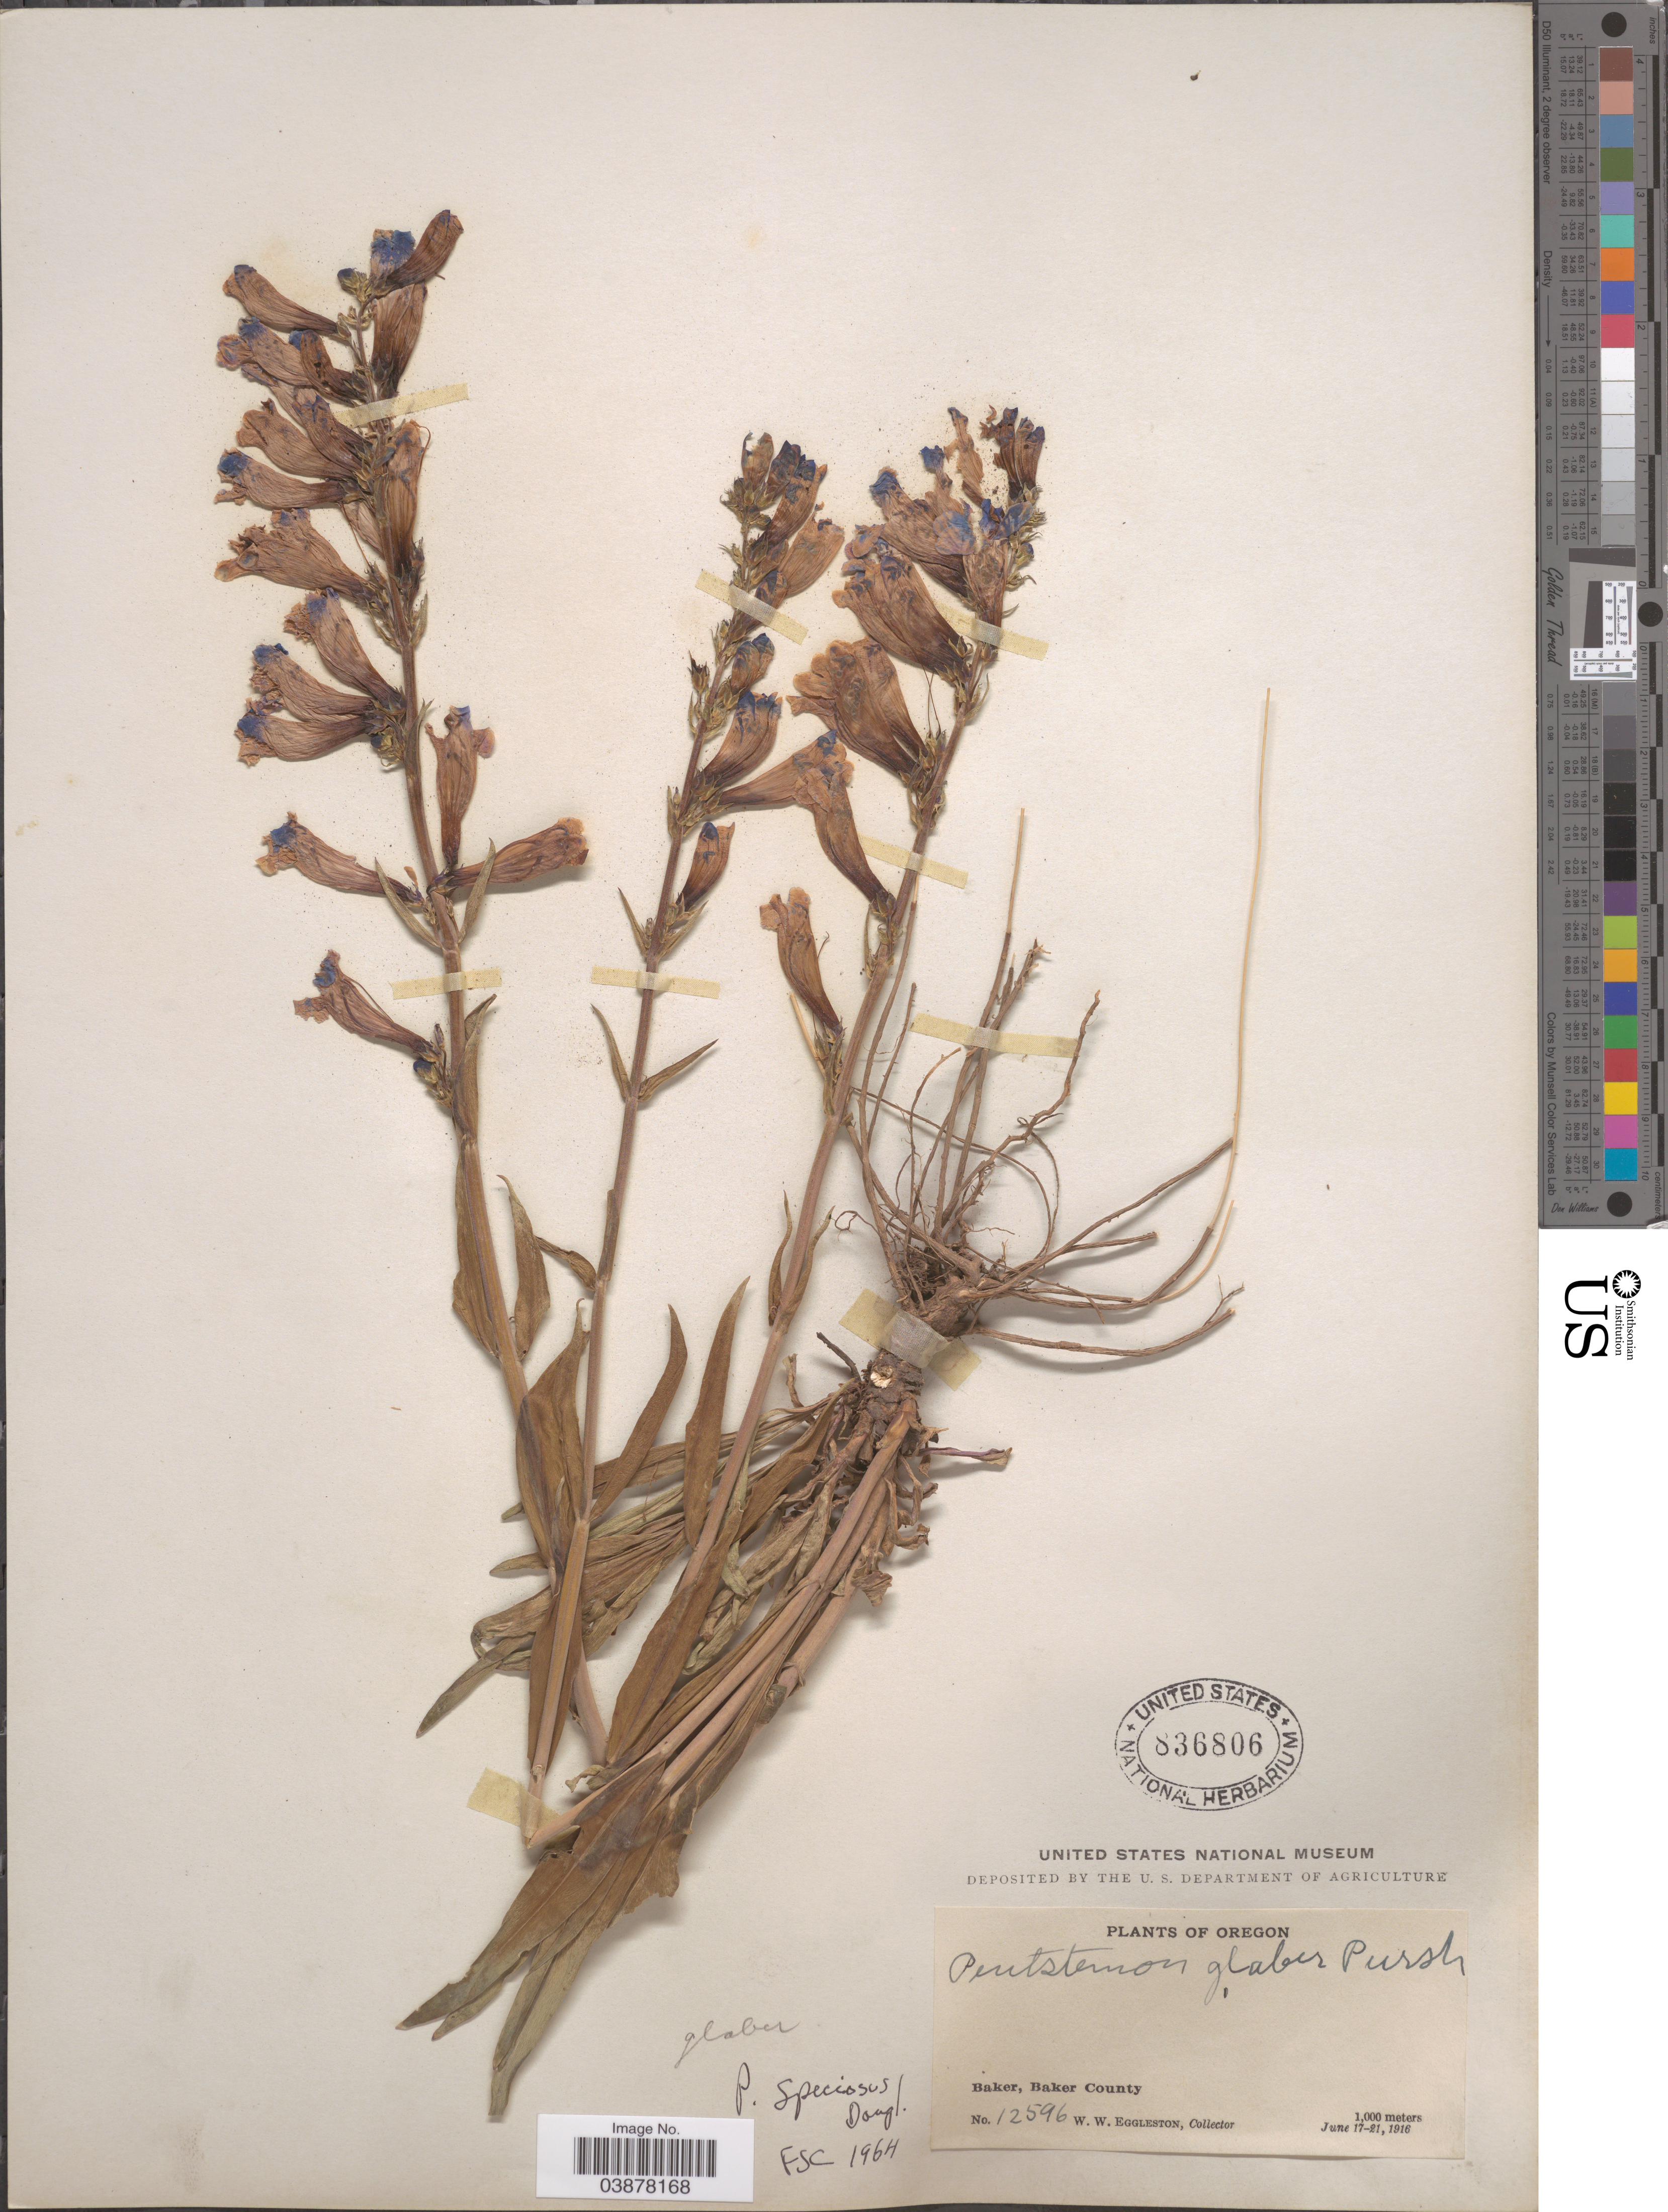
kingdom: Plantae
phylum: Tracheophyta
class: Magnoliopsida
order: Lamiales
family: Plantaginaceae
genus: Penstemon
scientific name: Penstemon speciosus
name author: Douglas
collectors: W. W. Eggleston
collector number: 12596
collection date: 1916-06-17/1916-06-21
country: United States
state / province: Oregon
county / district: Baker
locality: Baker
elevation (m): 1000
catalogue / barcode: US 836806